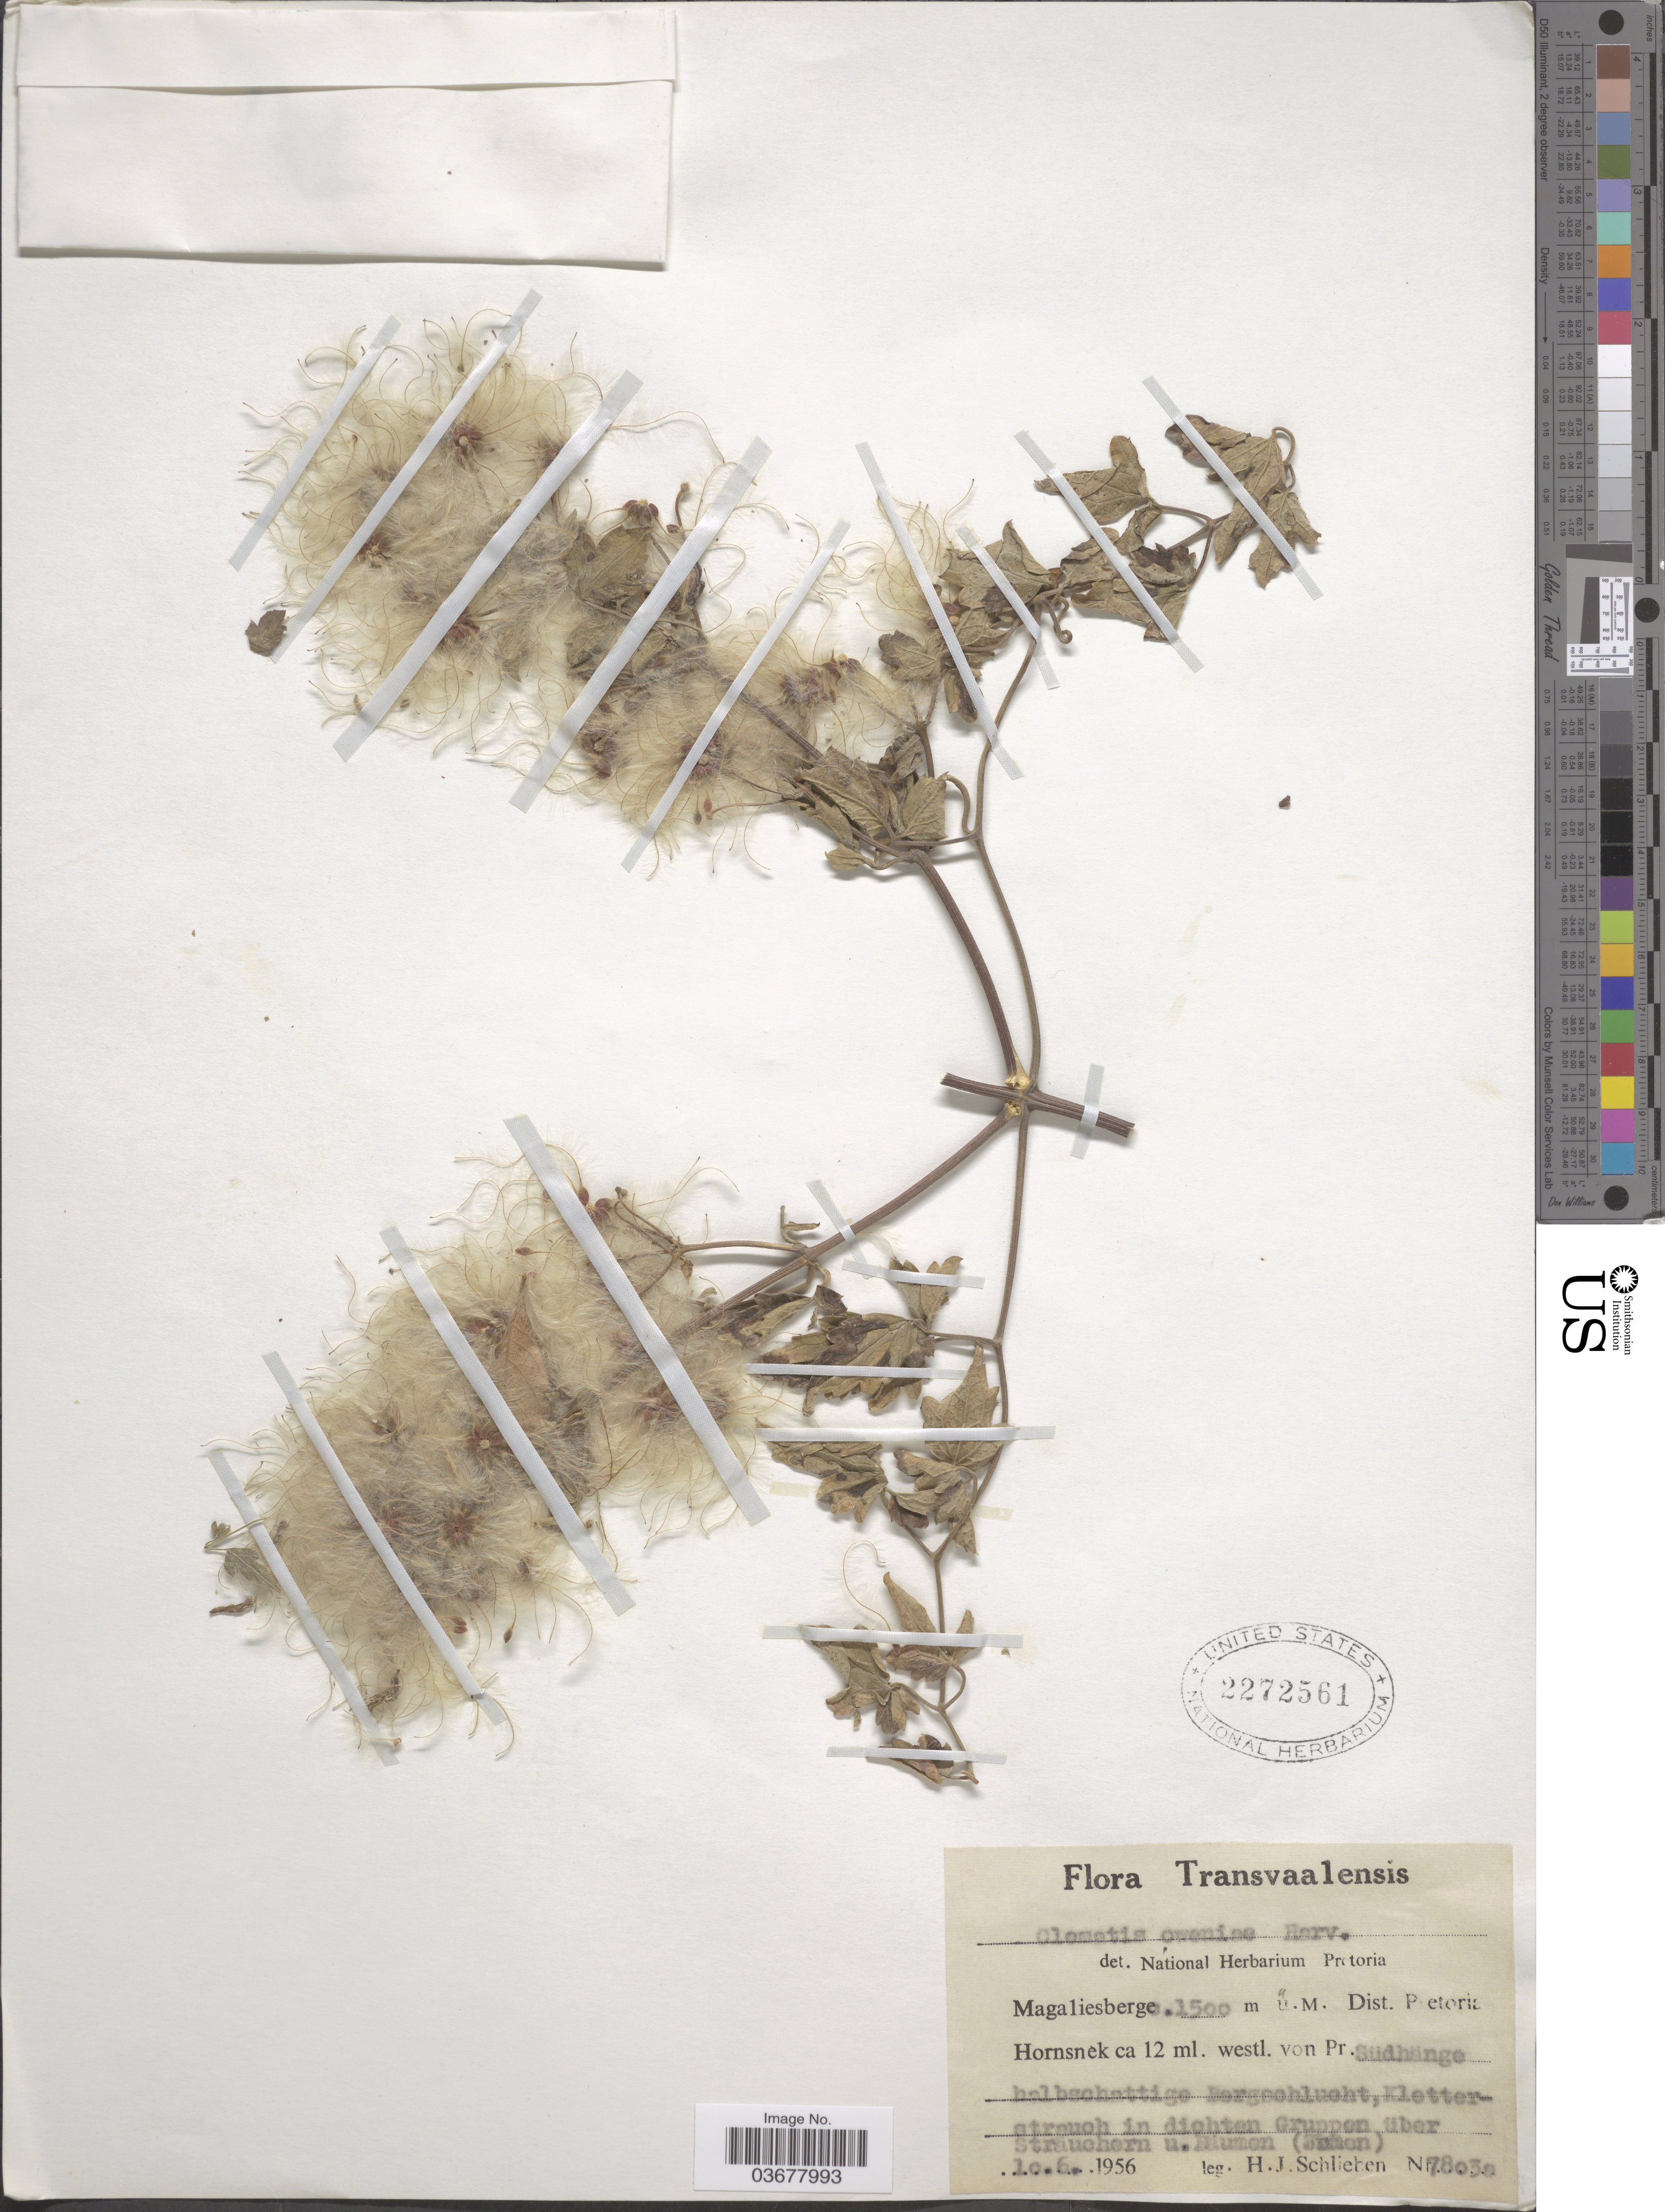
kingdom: Plantae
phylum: Tracheophyta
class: Magnoliopsida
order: Ranunculales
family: Ranunculaceae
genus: Clematis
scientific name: Clematis oweniae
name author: Harv.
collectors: H. J. Schlieben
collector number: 78030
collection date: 1956-06-10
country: South Africa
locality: Transvaalensis. Magaliesberge. Dist. P [illegible text]etoria. Hornsnek ca 12 ml. westl. von Pr. Südhänge.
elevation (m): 1500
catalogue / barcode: US 2272561